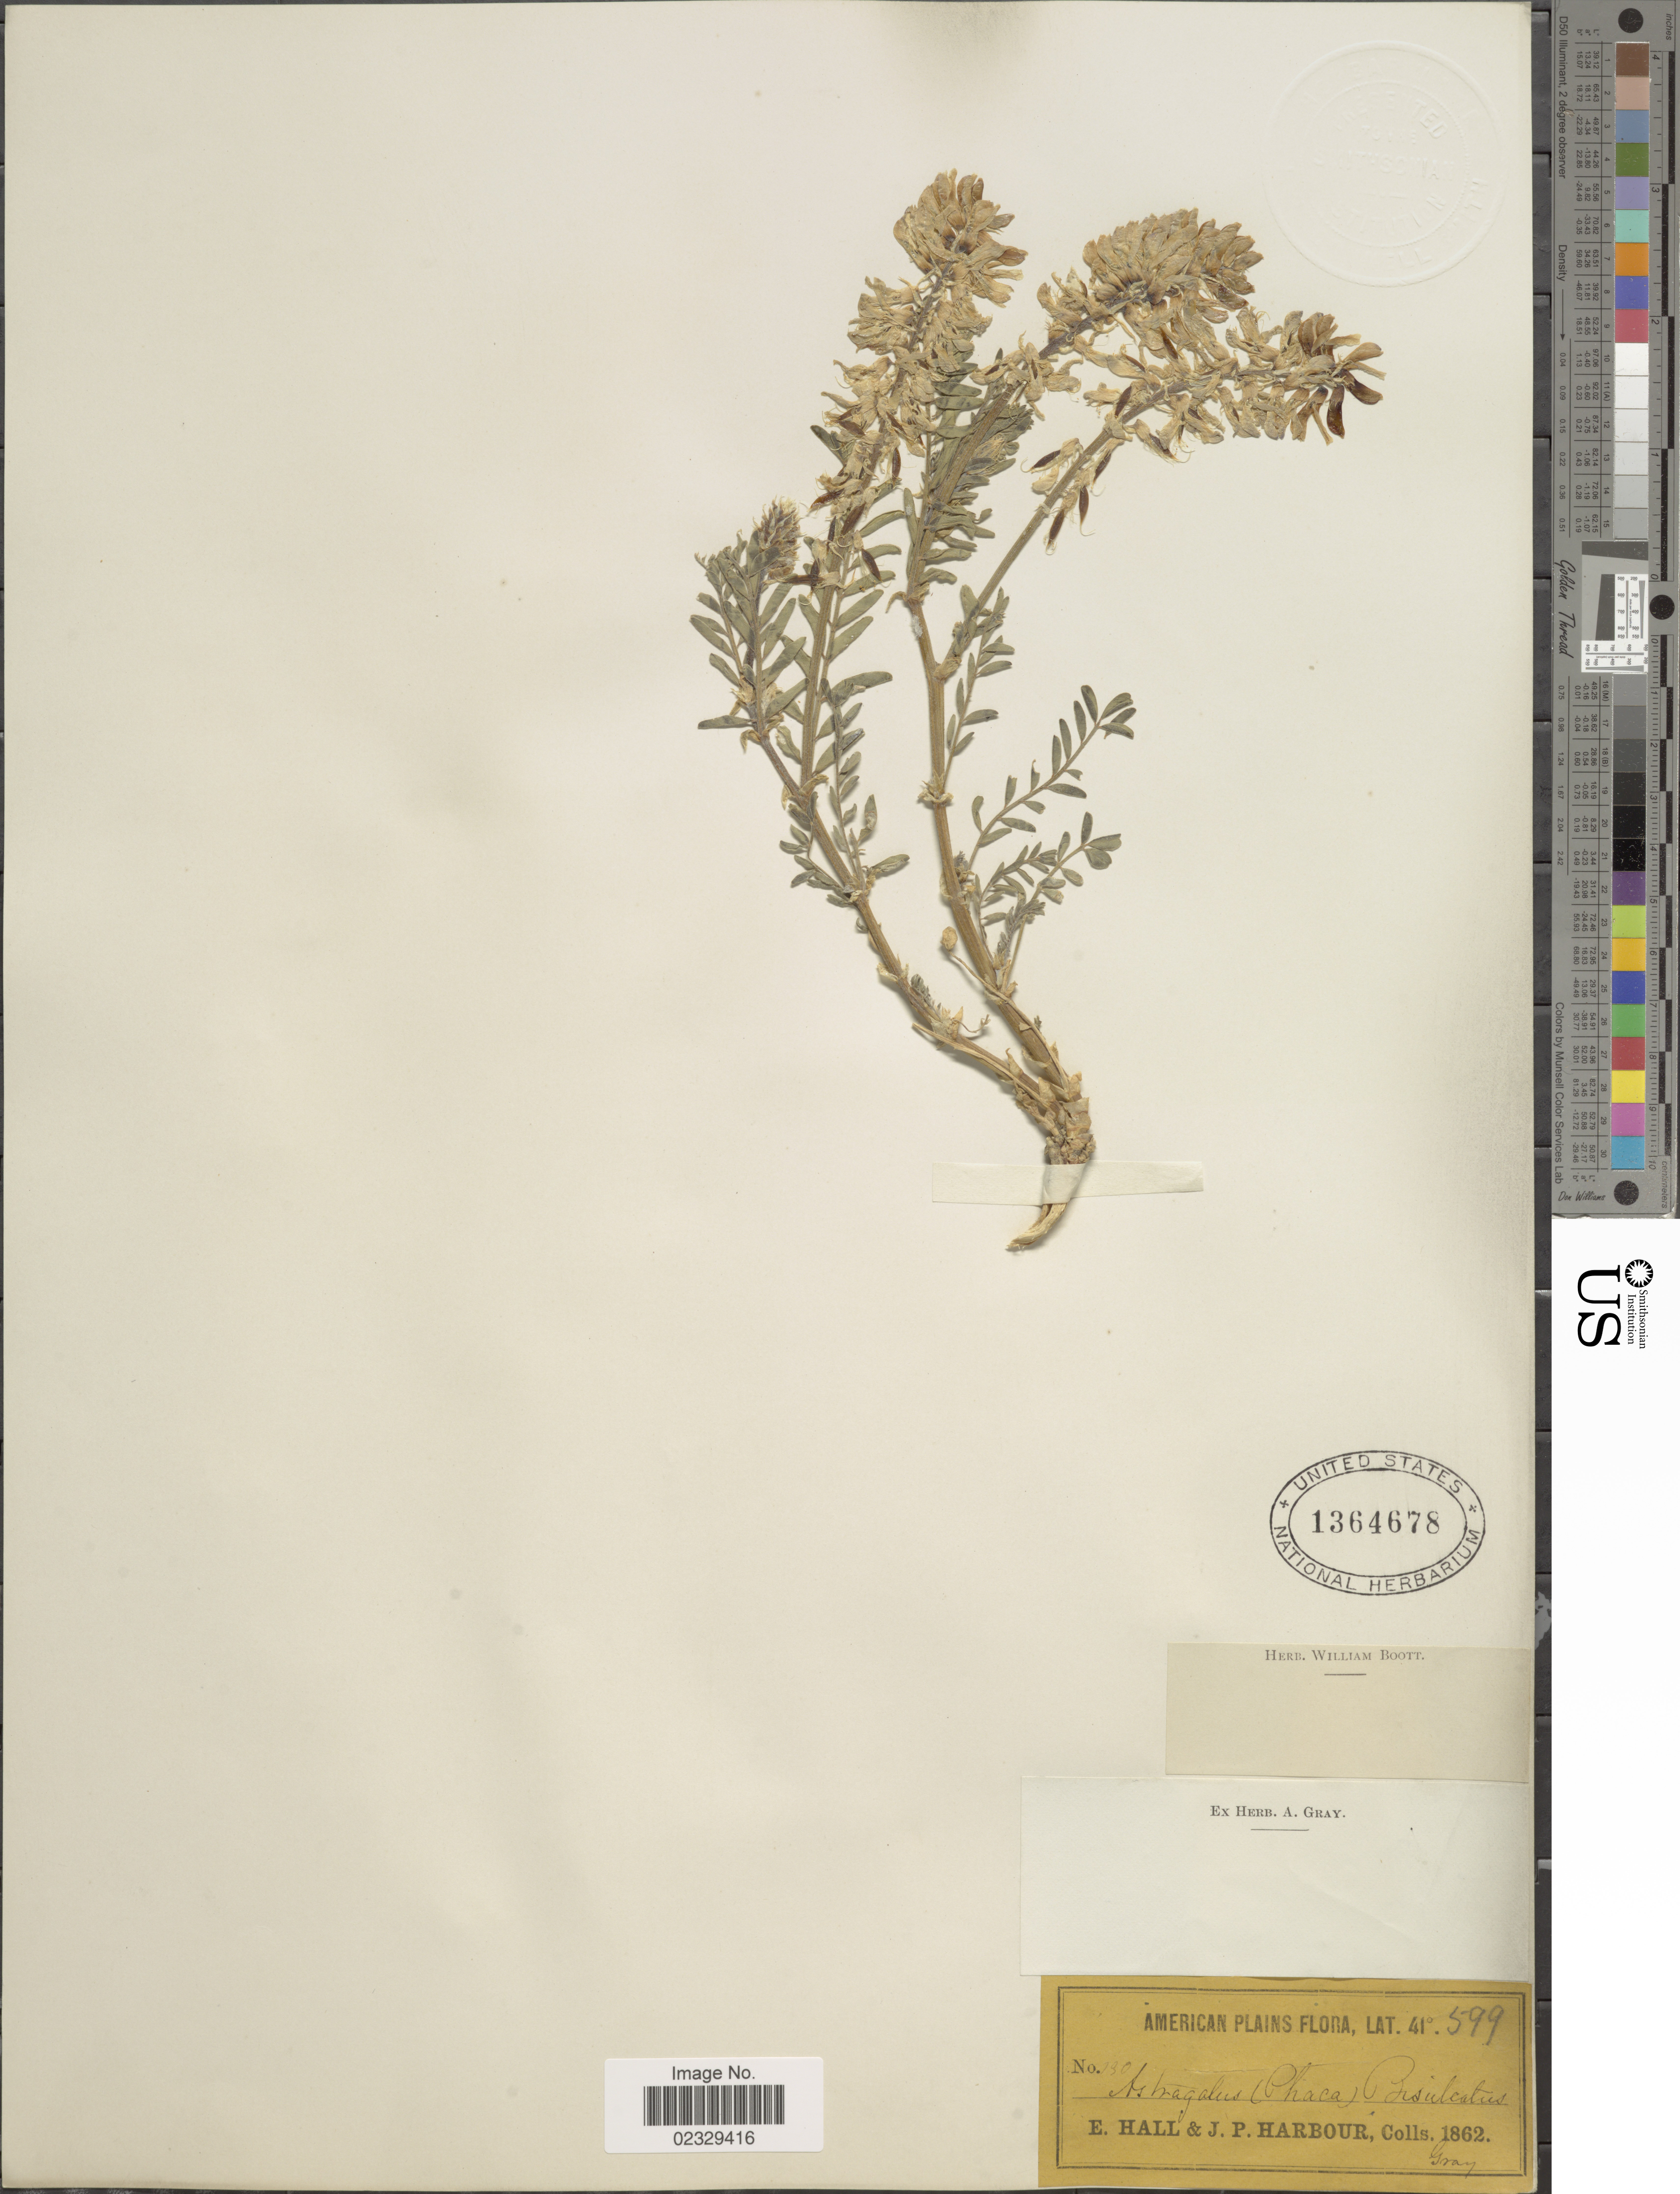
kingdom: Plantae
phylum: Tracheophyta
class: Magnoliopsida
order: Fabales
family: Fabaceae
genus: Astragalus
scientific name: Astragalus bisulcatus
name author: (Hook.) A. Gray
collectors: E. Hall & J. Harbour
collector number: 130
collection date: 1862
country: United States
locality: American Plains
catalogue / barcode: US 1364678